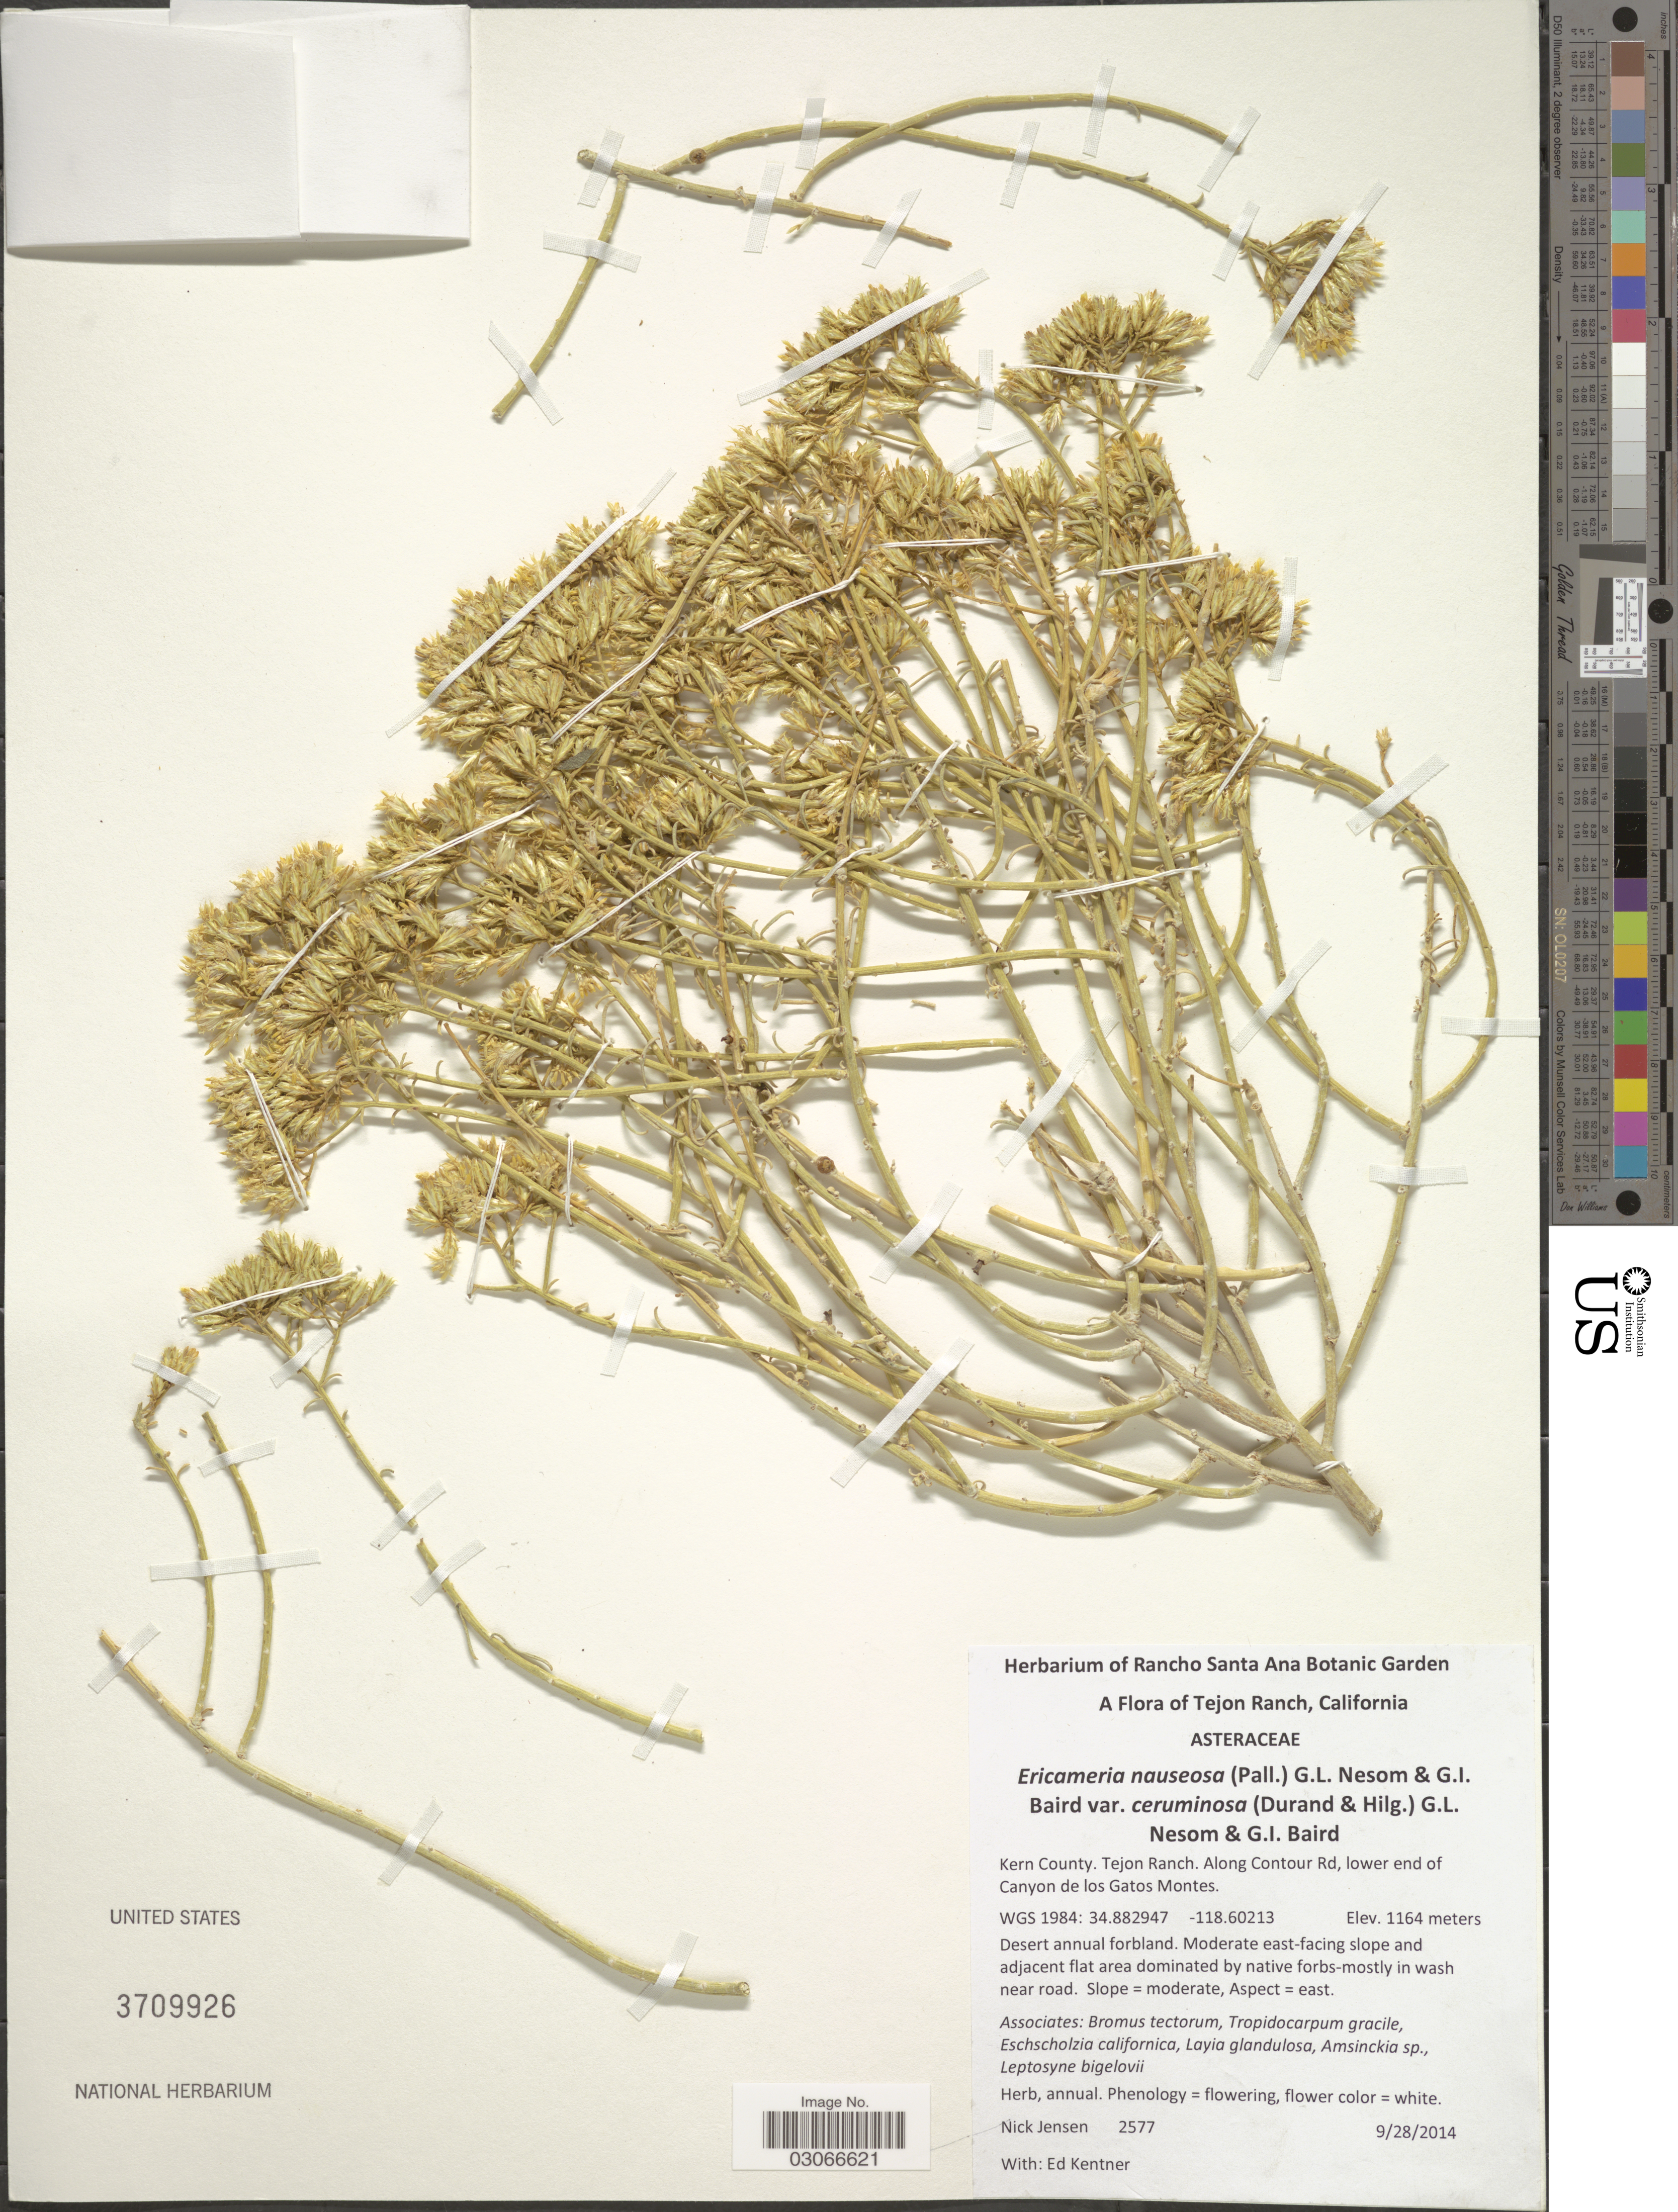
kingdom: Plantae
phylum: Tracheophyta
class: Magnoliopsida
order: Asterales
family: Asteraceae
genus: Ericameria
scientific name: Ericameria nauseosa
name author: (Pall. ex Pursh) G.L. Nesom & G.I. Baird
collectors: N. Jensen & E. Kentner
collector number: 2577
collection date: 2014-09-28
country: United States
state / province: California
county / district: Kern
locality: Tejon Ranch. Kern County. Along Contour Rd, lower end of Canyon de los Gatos Montes.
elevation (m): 1164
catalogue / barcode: US 3709926